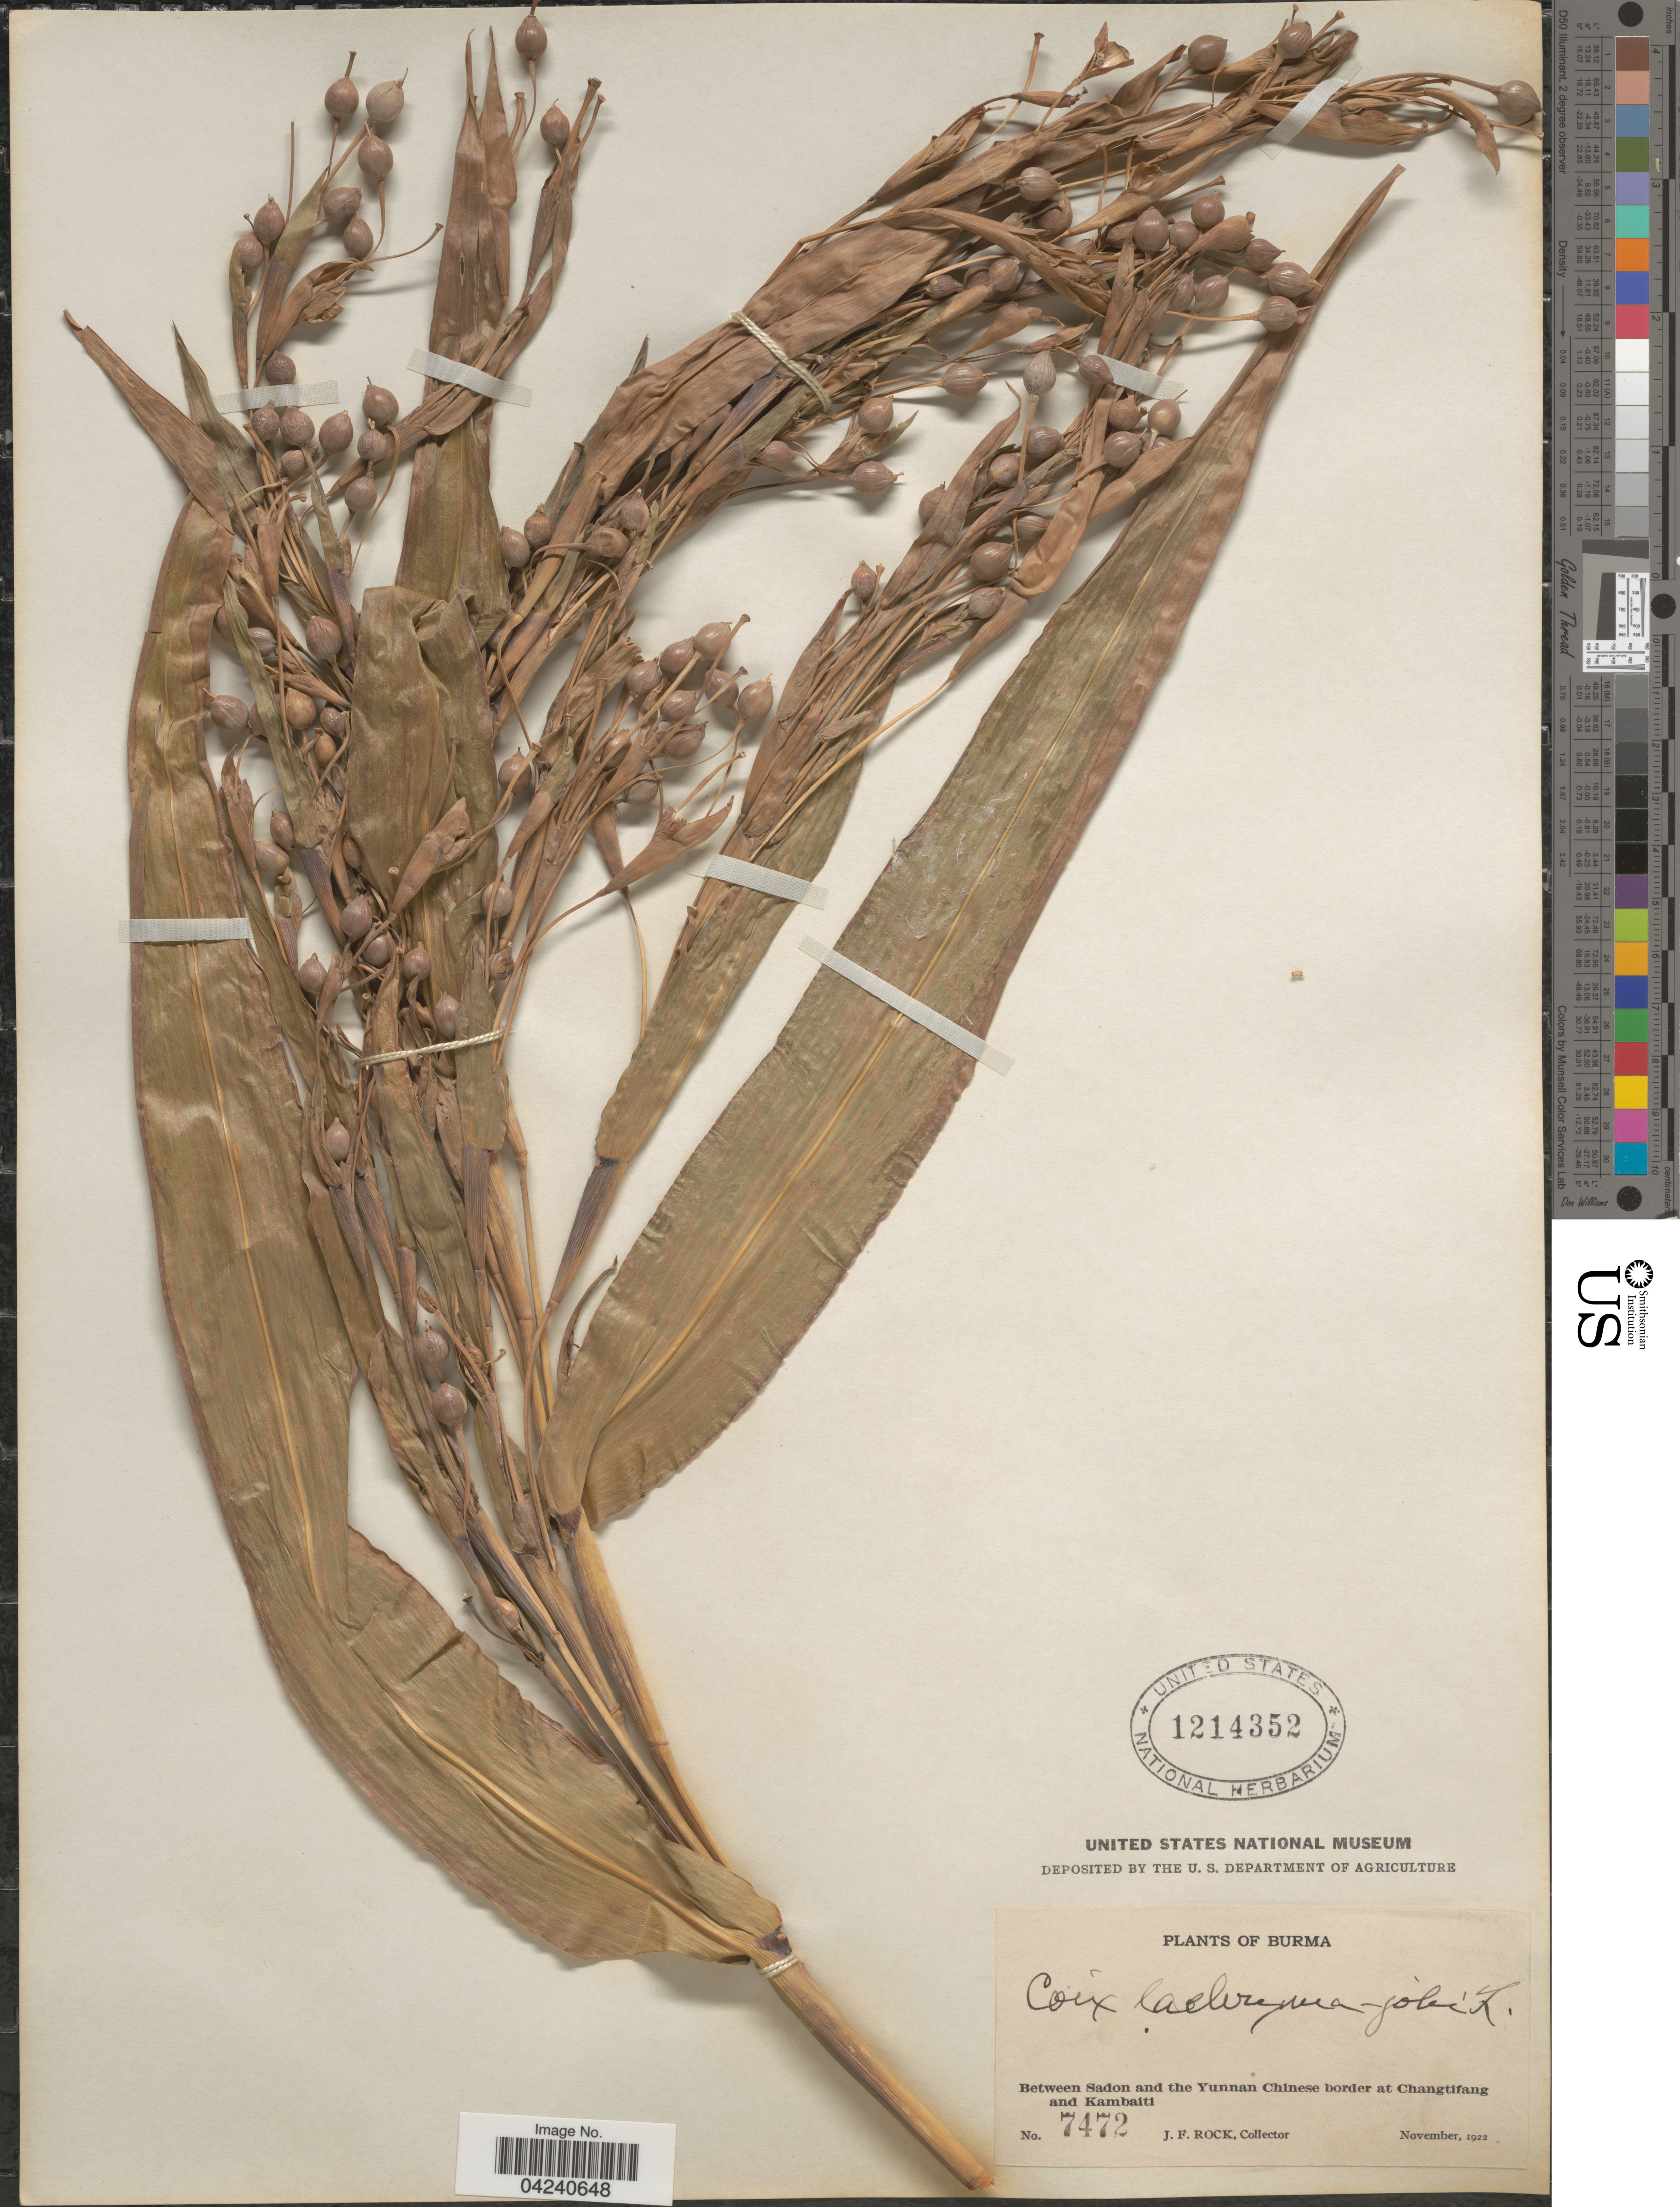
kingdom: Plantae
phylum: Tracheophyta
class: Liliopsida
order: Poales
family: Poaceae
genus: Coix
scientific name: Coix lacryma-jobi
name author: L.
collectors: J. Rock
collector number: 7472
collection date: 1922-11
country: Myanmar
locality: Burma. Between Sadon and the Yunnan Chinese border at Changtifang and Kambaiti.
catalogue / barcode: US 1214352